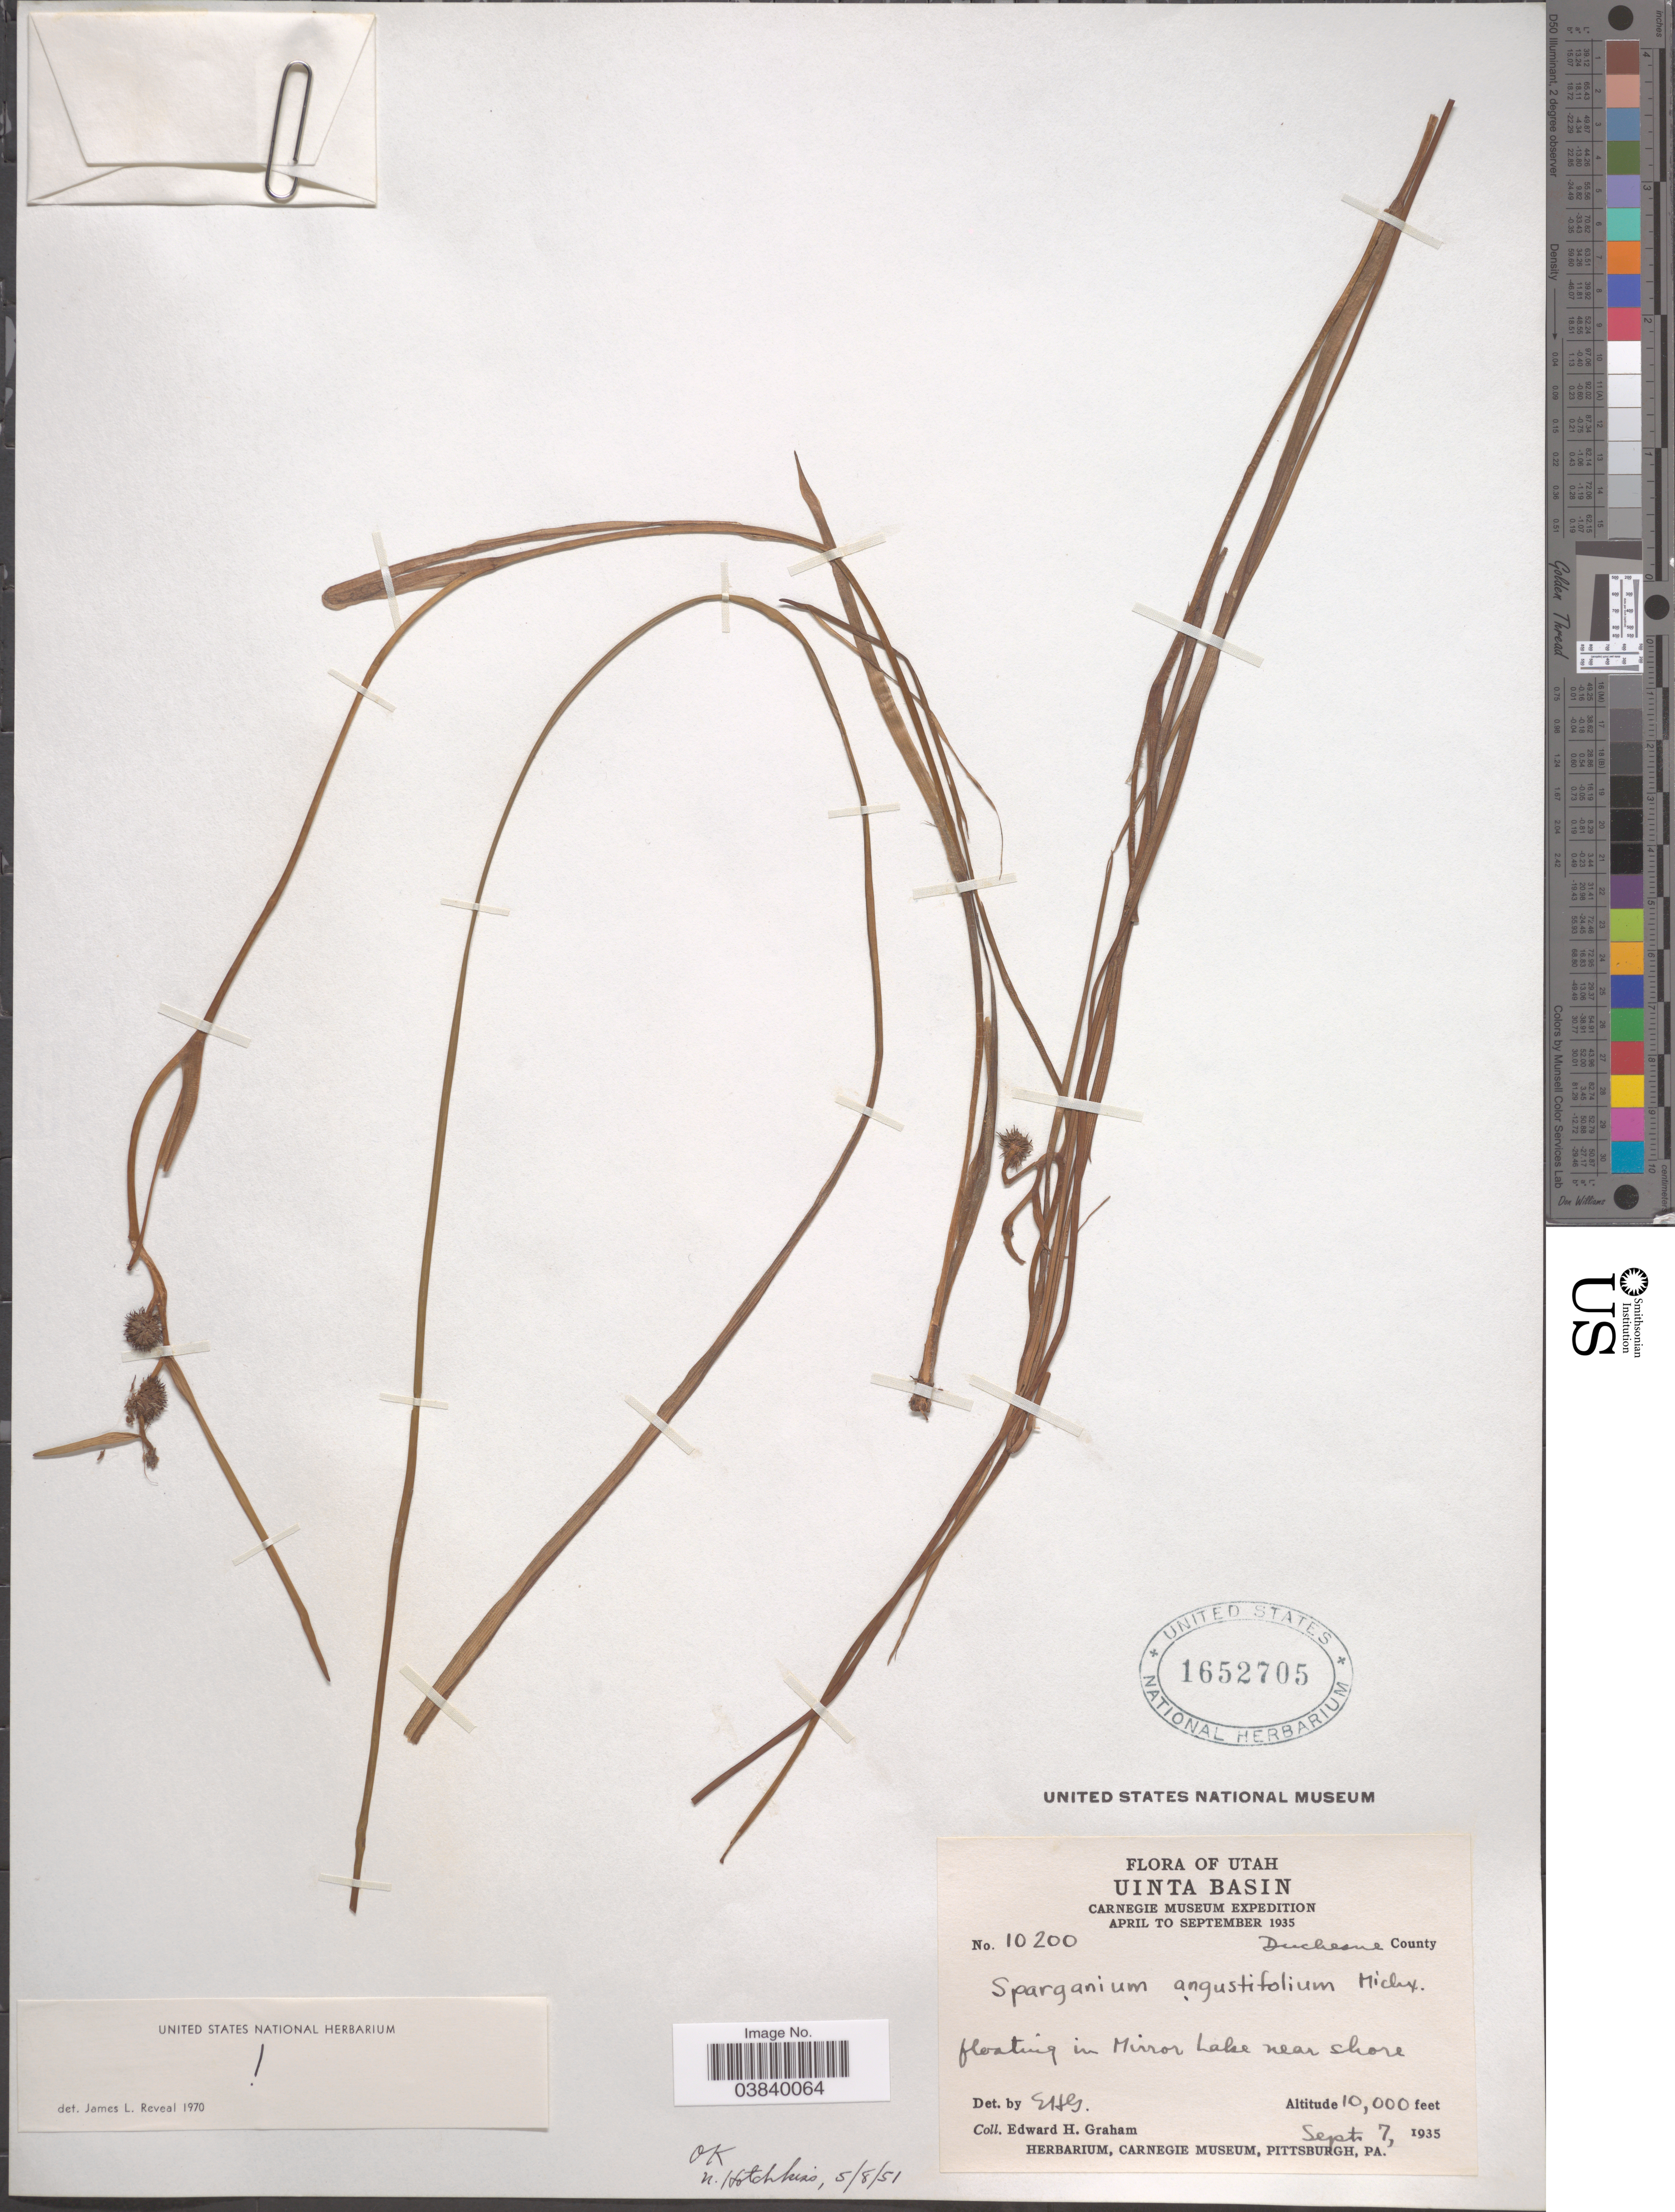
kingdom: Plantae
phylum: Tracheophyta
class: Liliopsida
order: Poales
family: Typhaceae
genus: Sparganium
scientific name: Sparganium angustifolium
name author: Michx.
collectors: E. H. Graham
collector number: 10200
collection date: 1935-09-07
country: United States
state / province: Utah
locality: Uinta Basin. Duchesne County. In Mirror Lake near shore.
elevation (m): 3048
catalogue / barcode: US 1652705